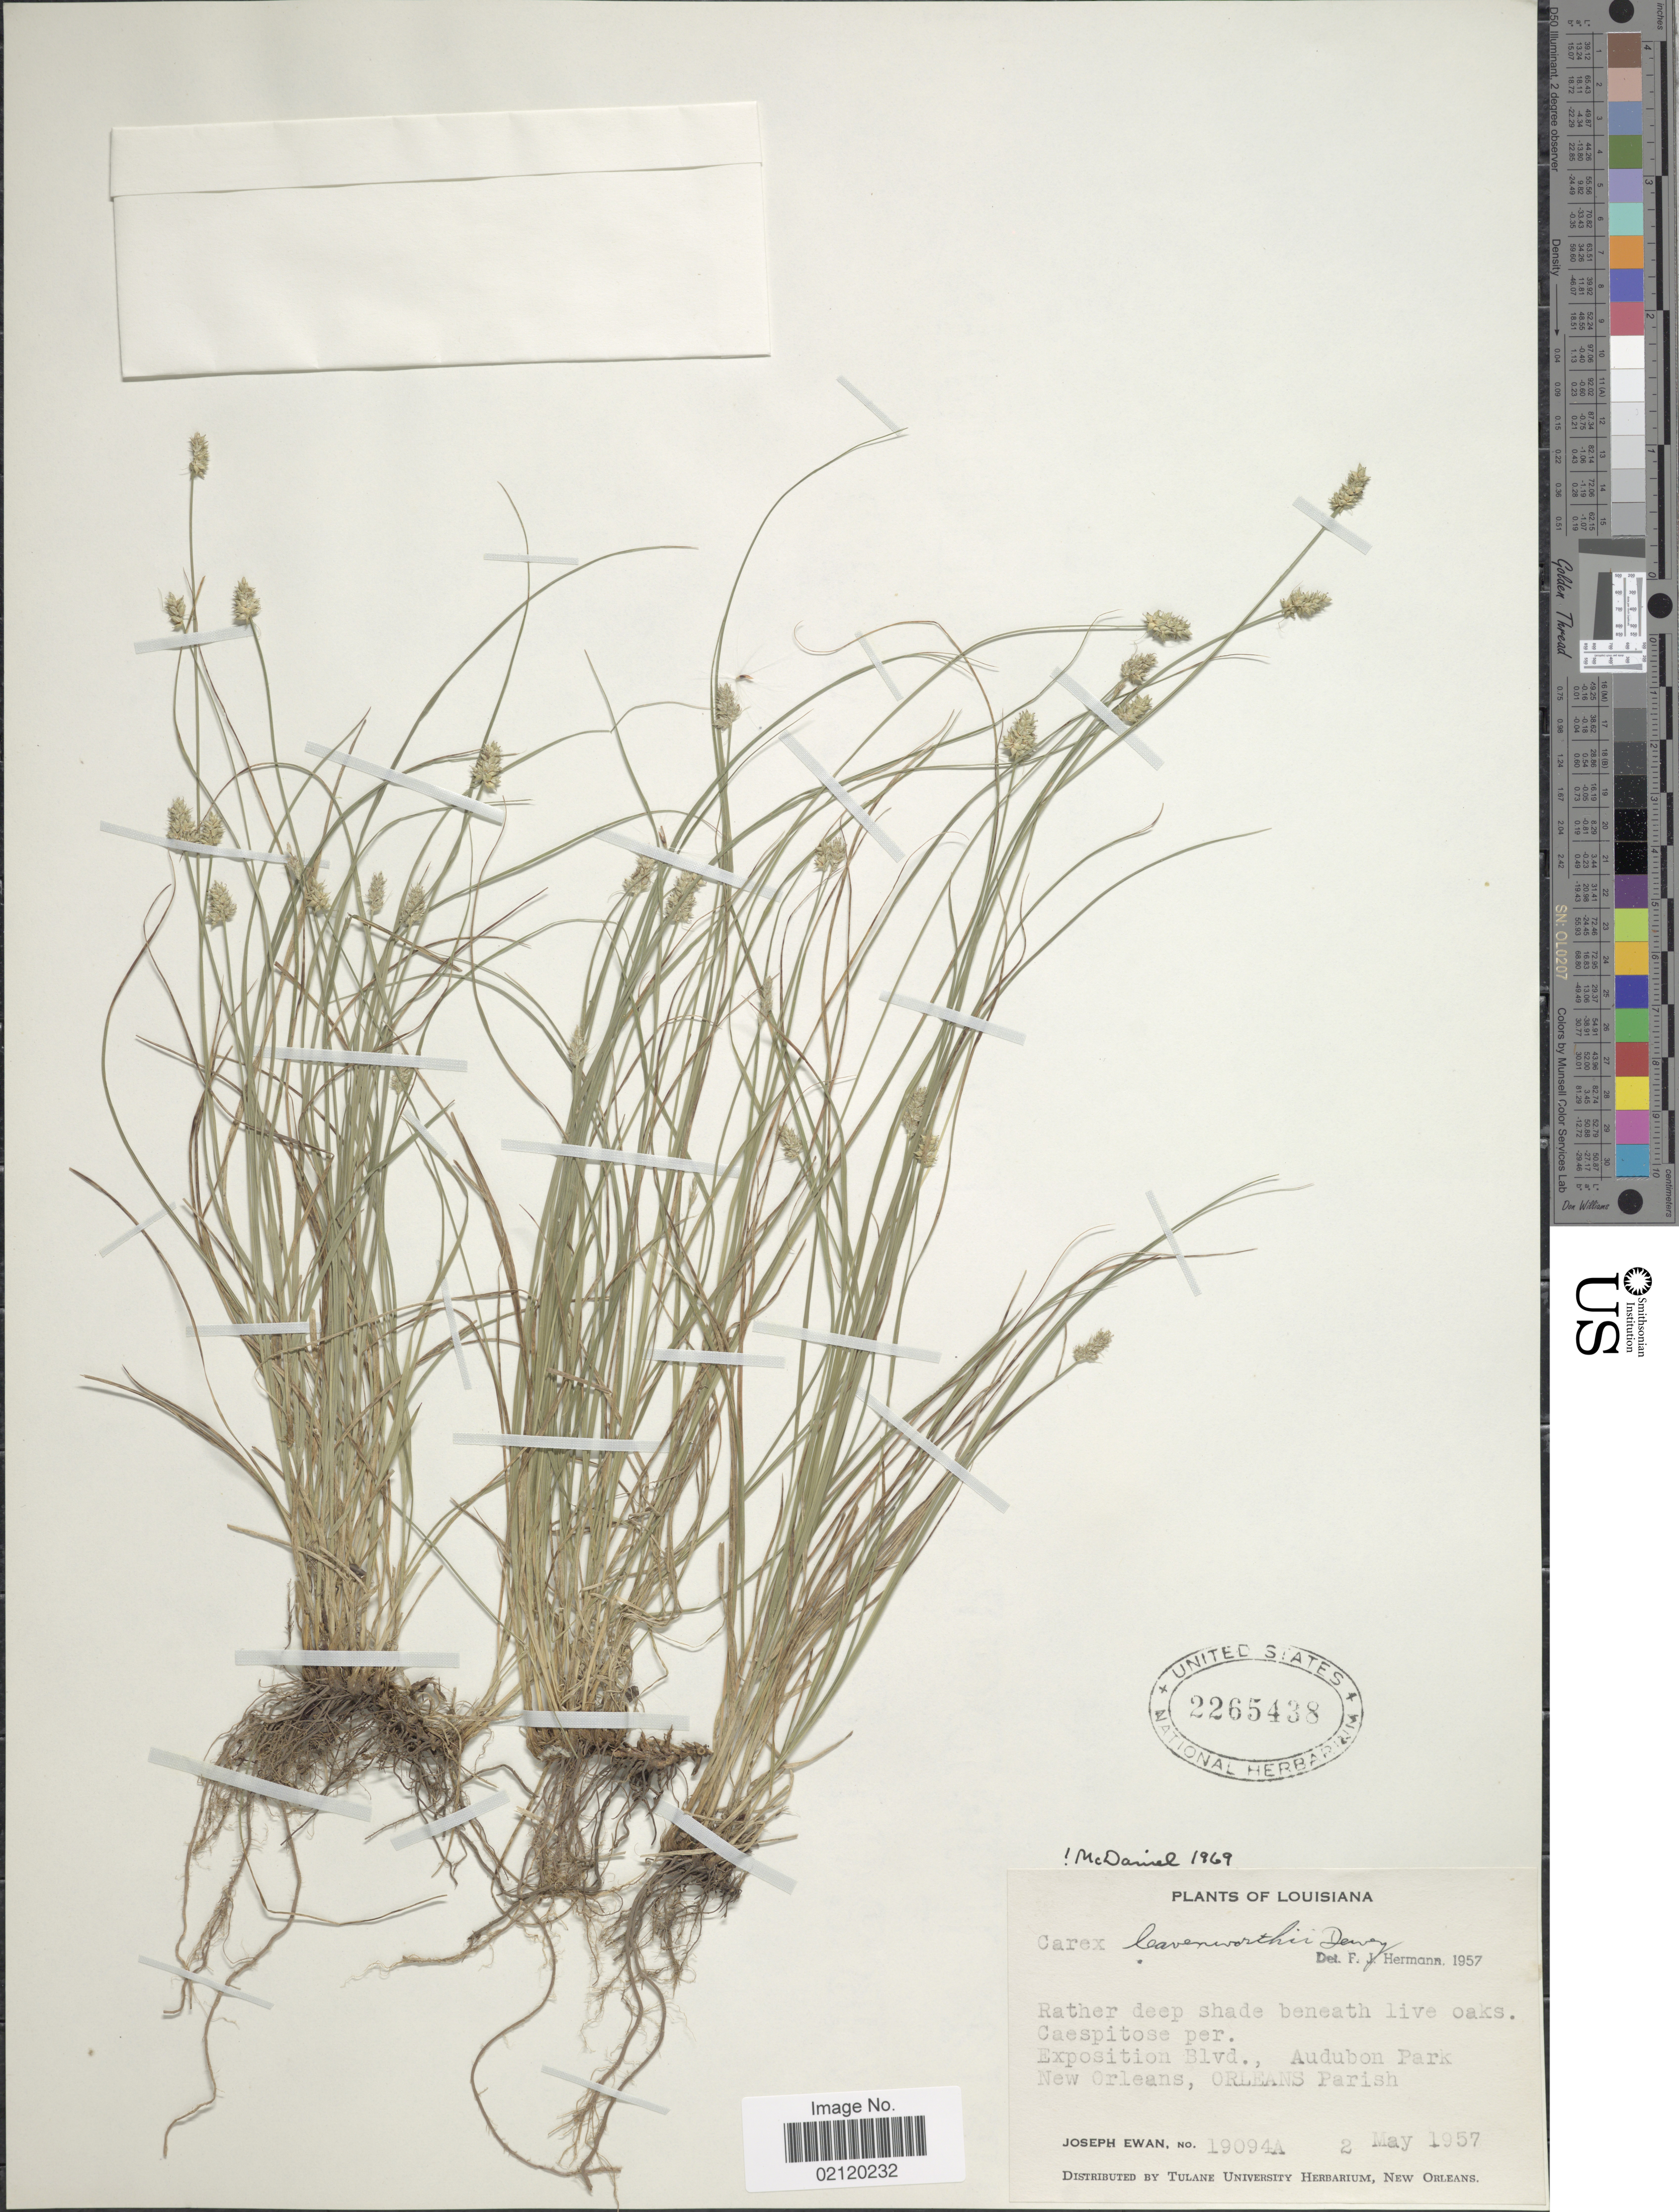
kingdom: Plantae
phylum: Tracheophyta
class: Liliopsida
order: Poales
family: Cyperaceae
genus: Carex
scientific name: Carex leavenworthii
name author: Dewey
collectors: J. A. Ewan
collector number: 19094A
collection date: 1957-05-02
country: United States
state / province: Louisiana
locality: Exposition Blvd., Audubon Park New Orleans, Orleans Parish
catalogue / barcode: US 2265438